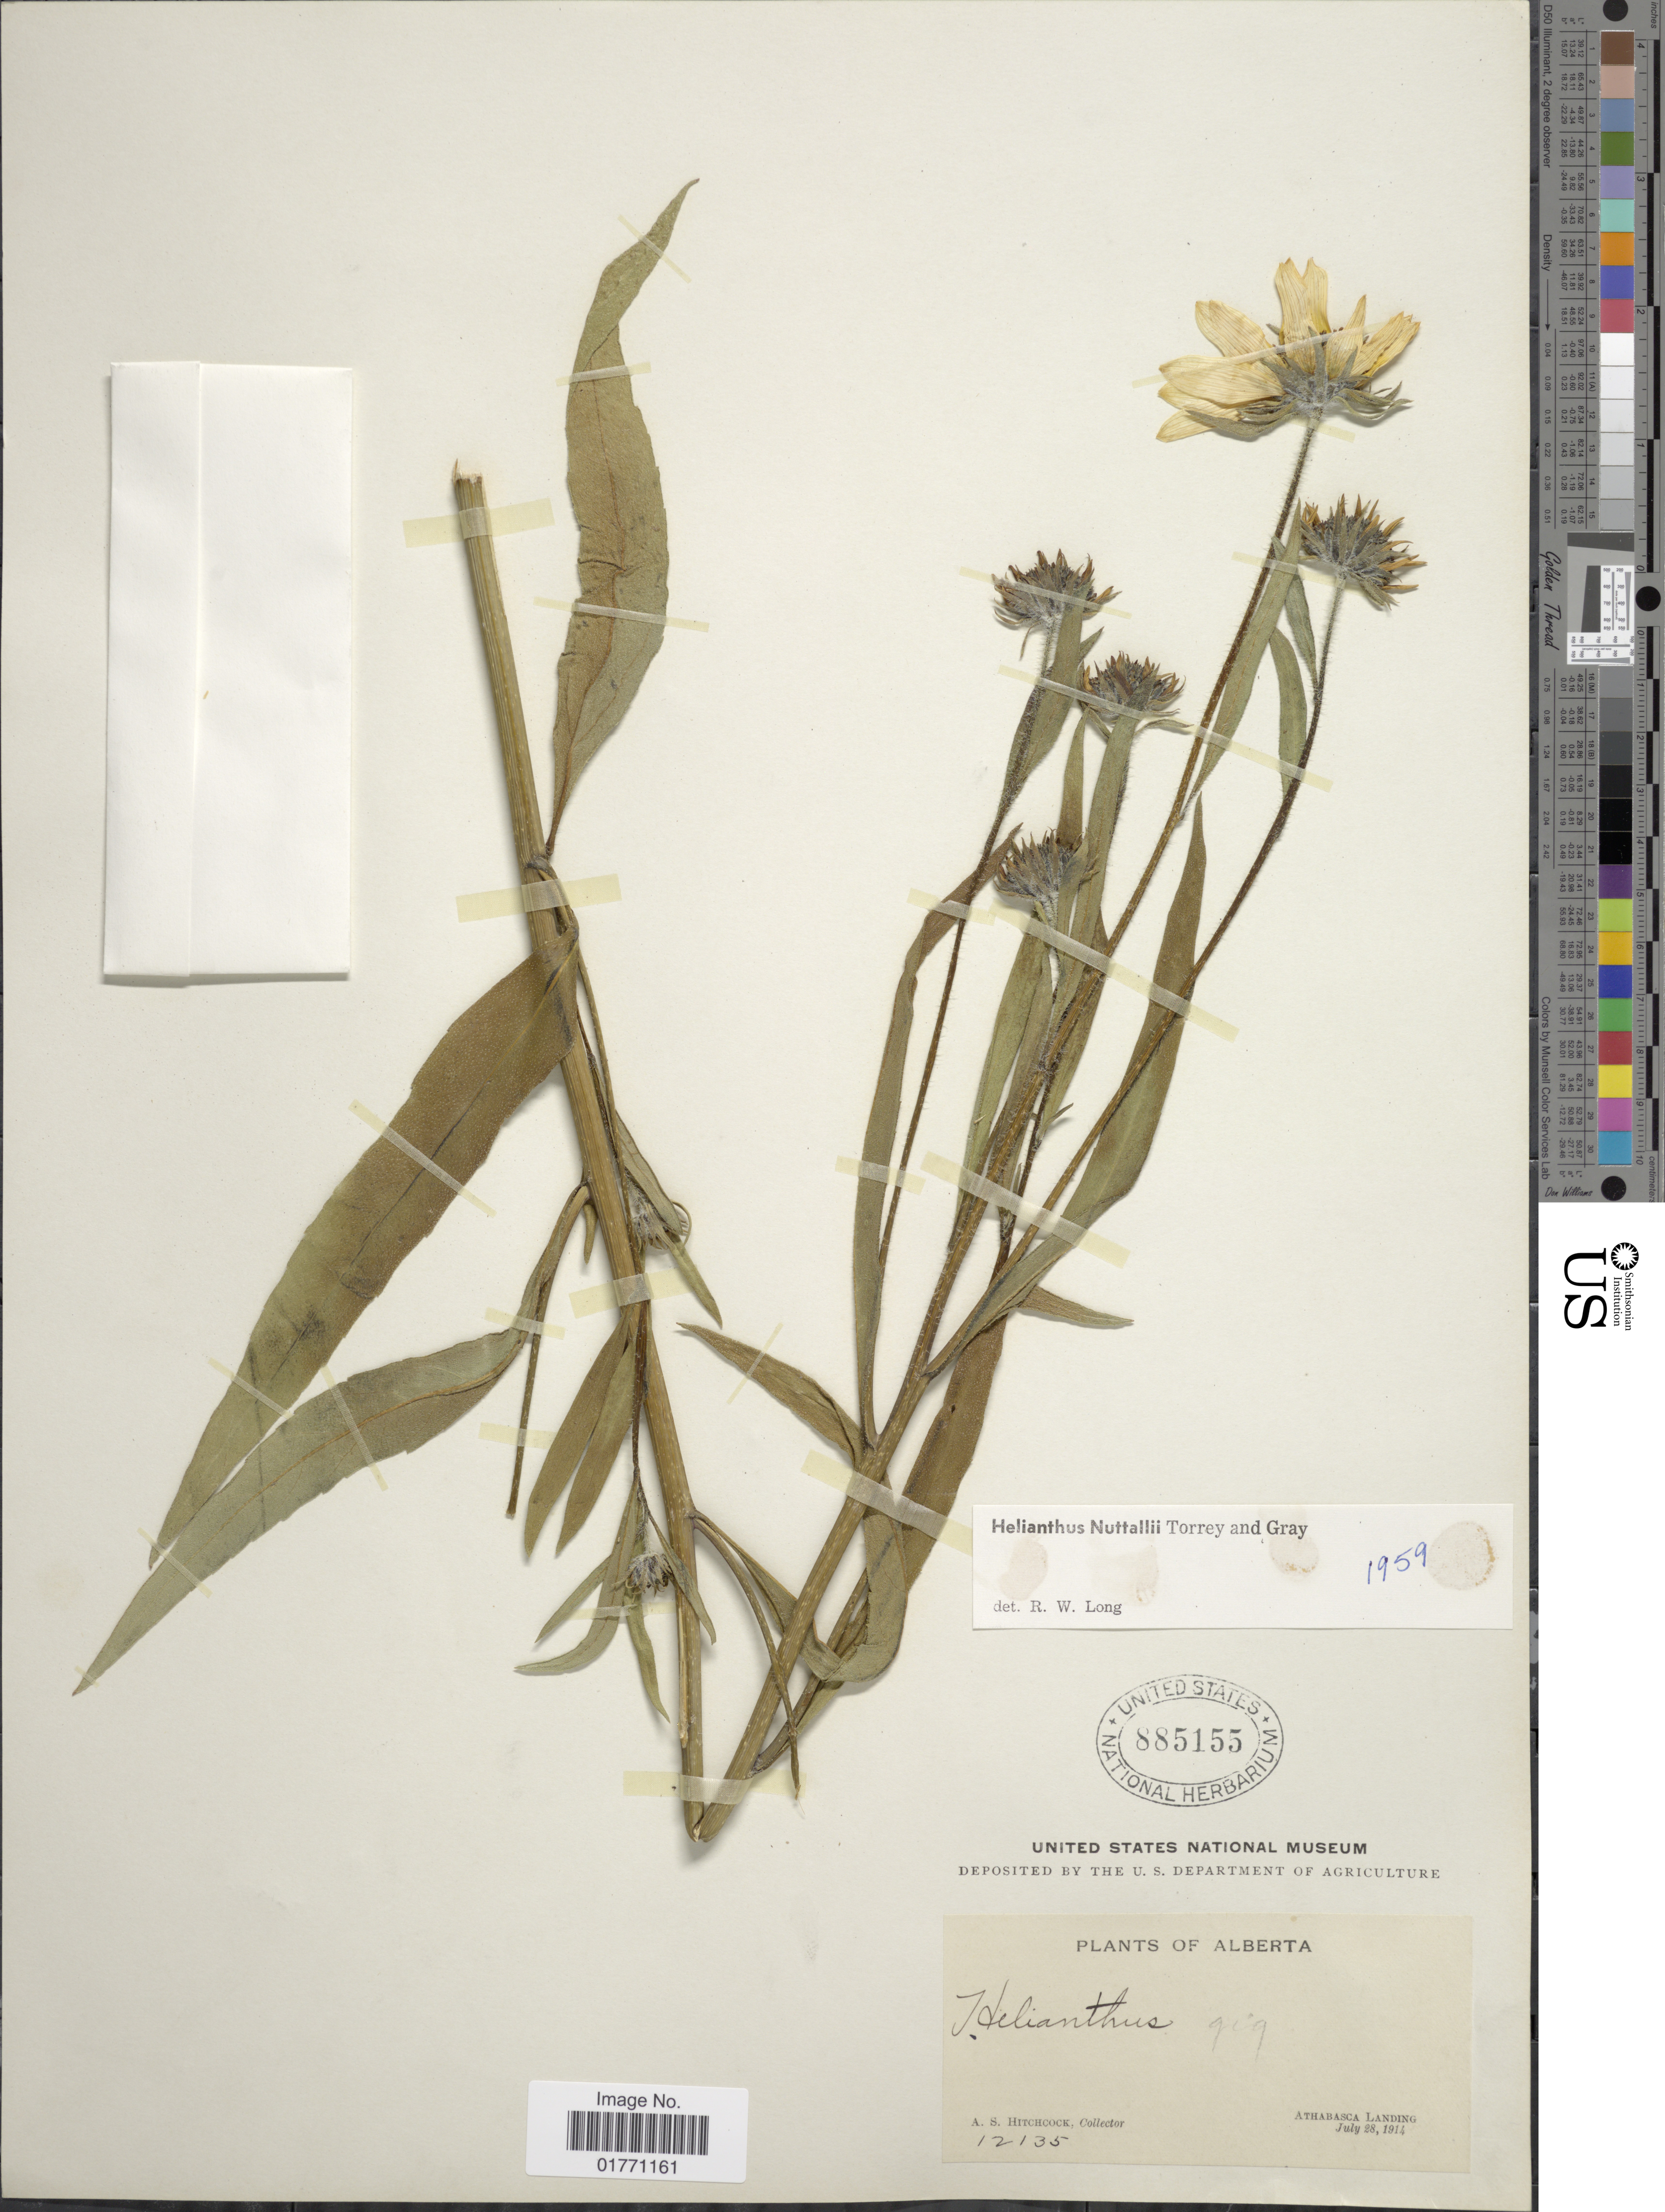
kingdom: Plantae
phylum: Tracheophyta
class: Magnoliopsida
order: Asterales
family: Asteraceae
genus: Helianthus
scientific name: Helianthus nuttallii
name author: Torr. & A. Gray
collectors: A. S. Hitchcock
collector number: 12135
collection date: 1914-07-28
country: Canada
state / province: Alberta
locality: Athabasca Landing.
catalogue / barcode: US 885155